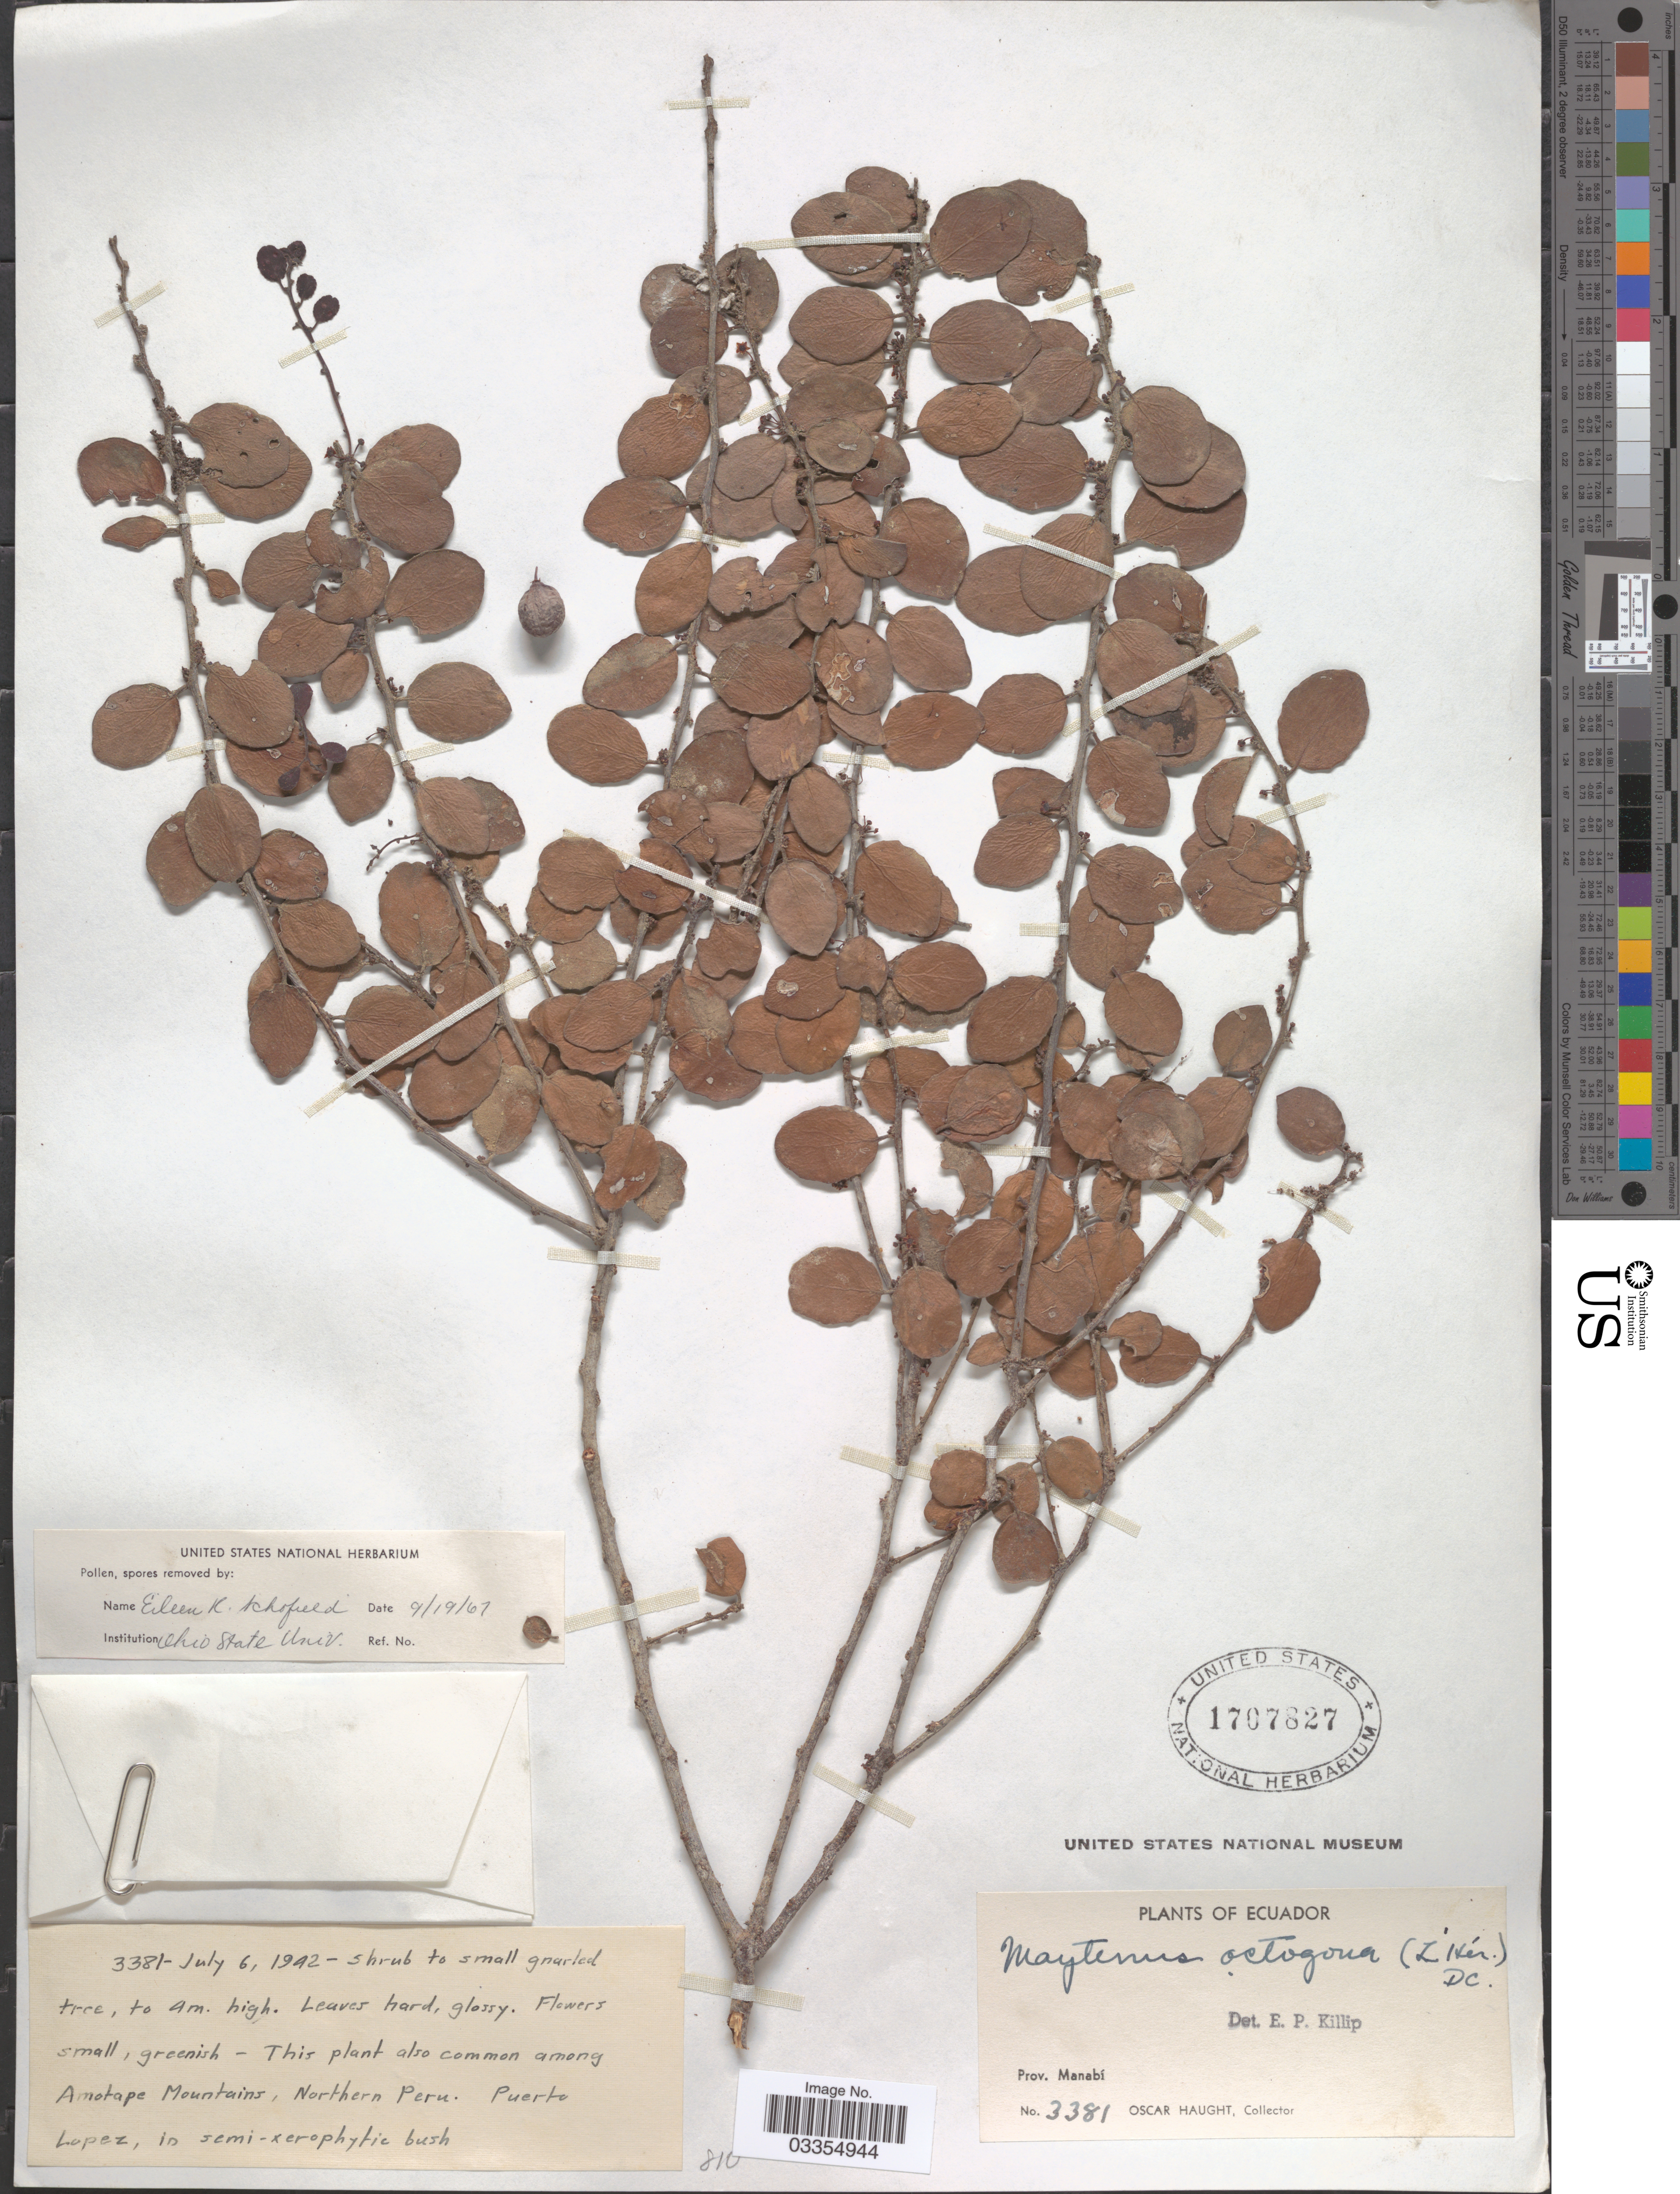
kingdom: Plantae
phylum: Tracheophyta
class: Magnoliopsida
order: Celastrales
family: Celastraceae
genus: Tricerma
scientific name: Tricerma orbiculare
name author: (Humb. & Bonpl. ex Schult.) Lundell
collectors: O. Haught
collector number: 3381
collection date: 1942-07-06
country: Ecuador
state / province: Manabí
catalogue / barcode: US 1707827